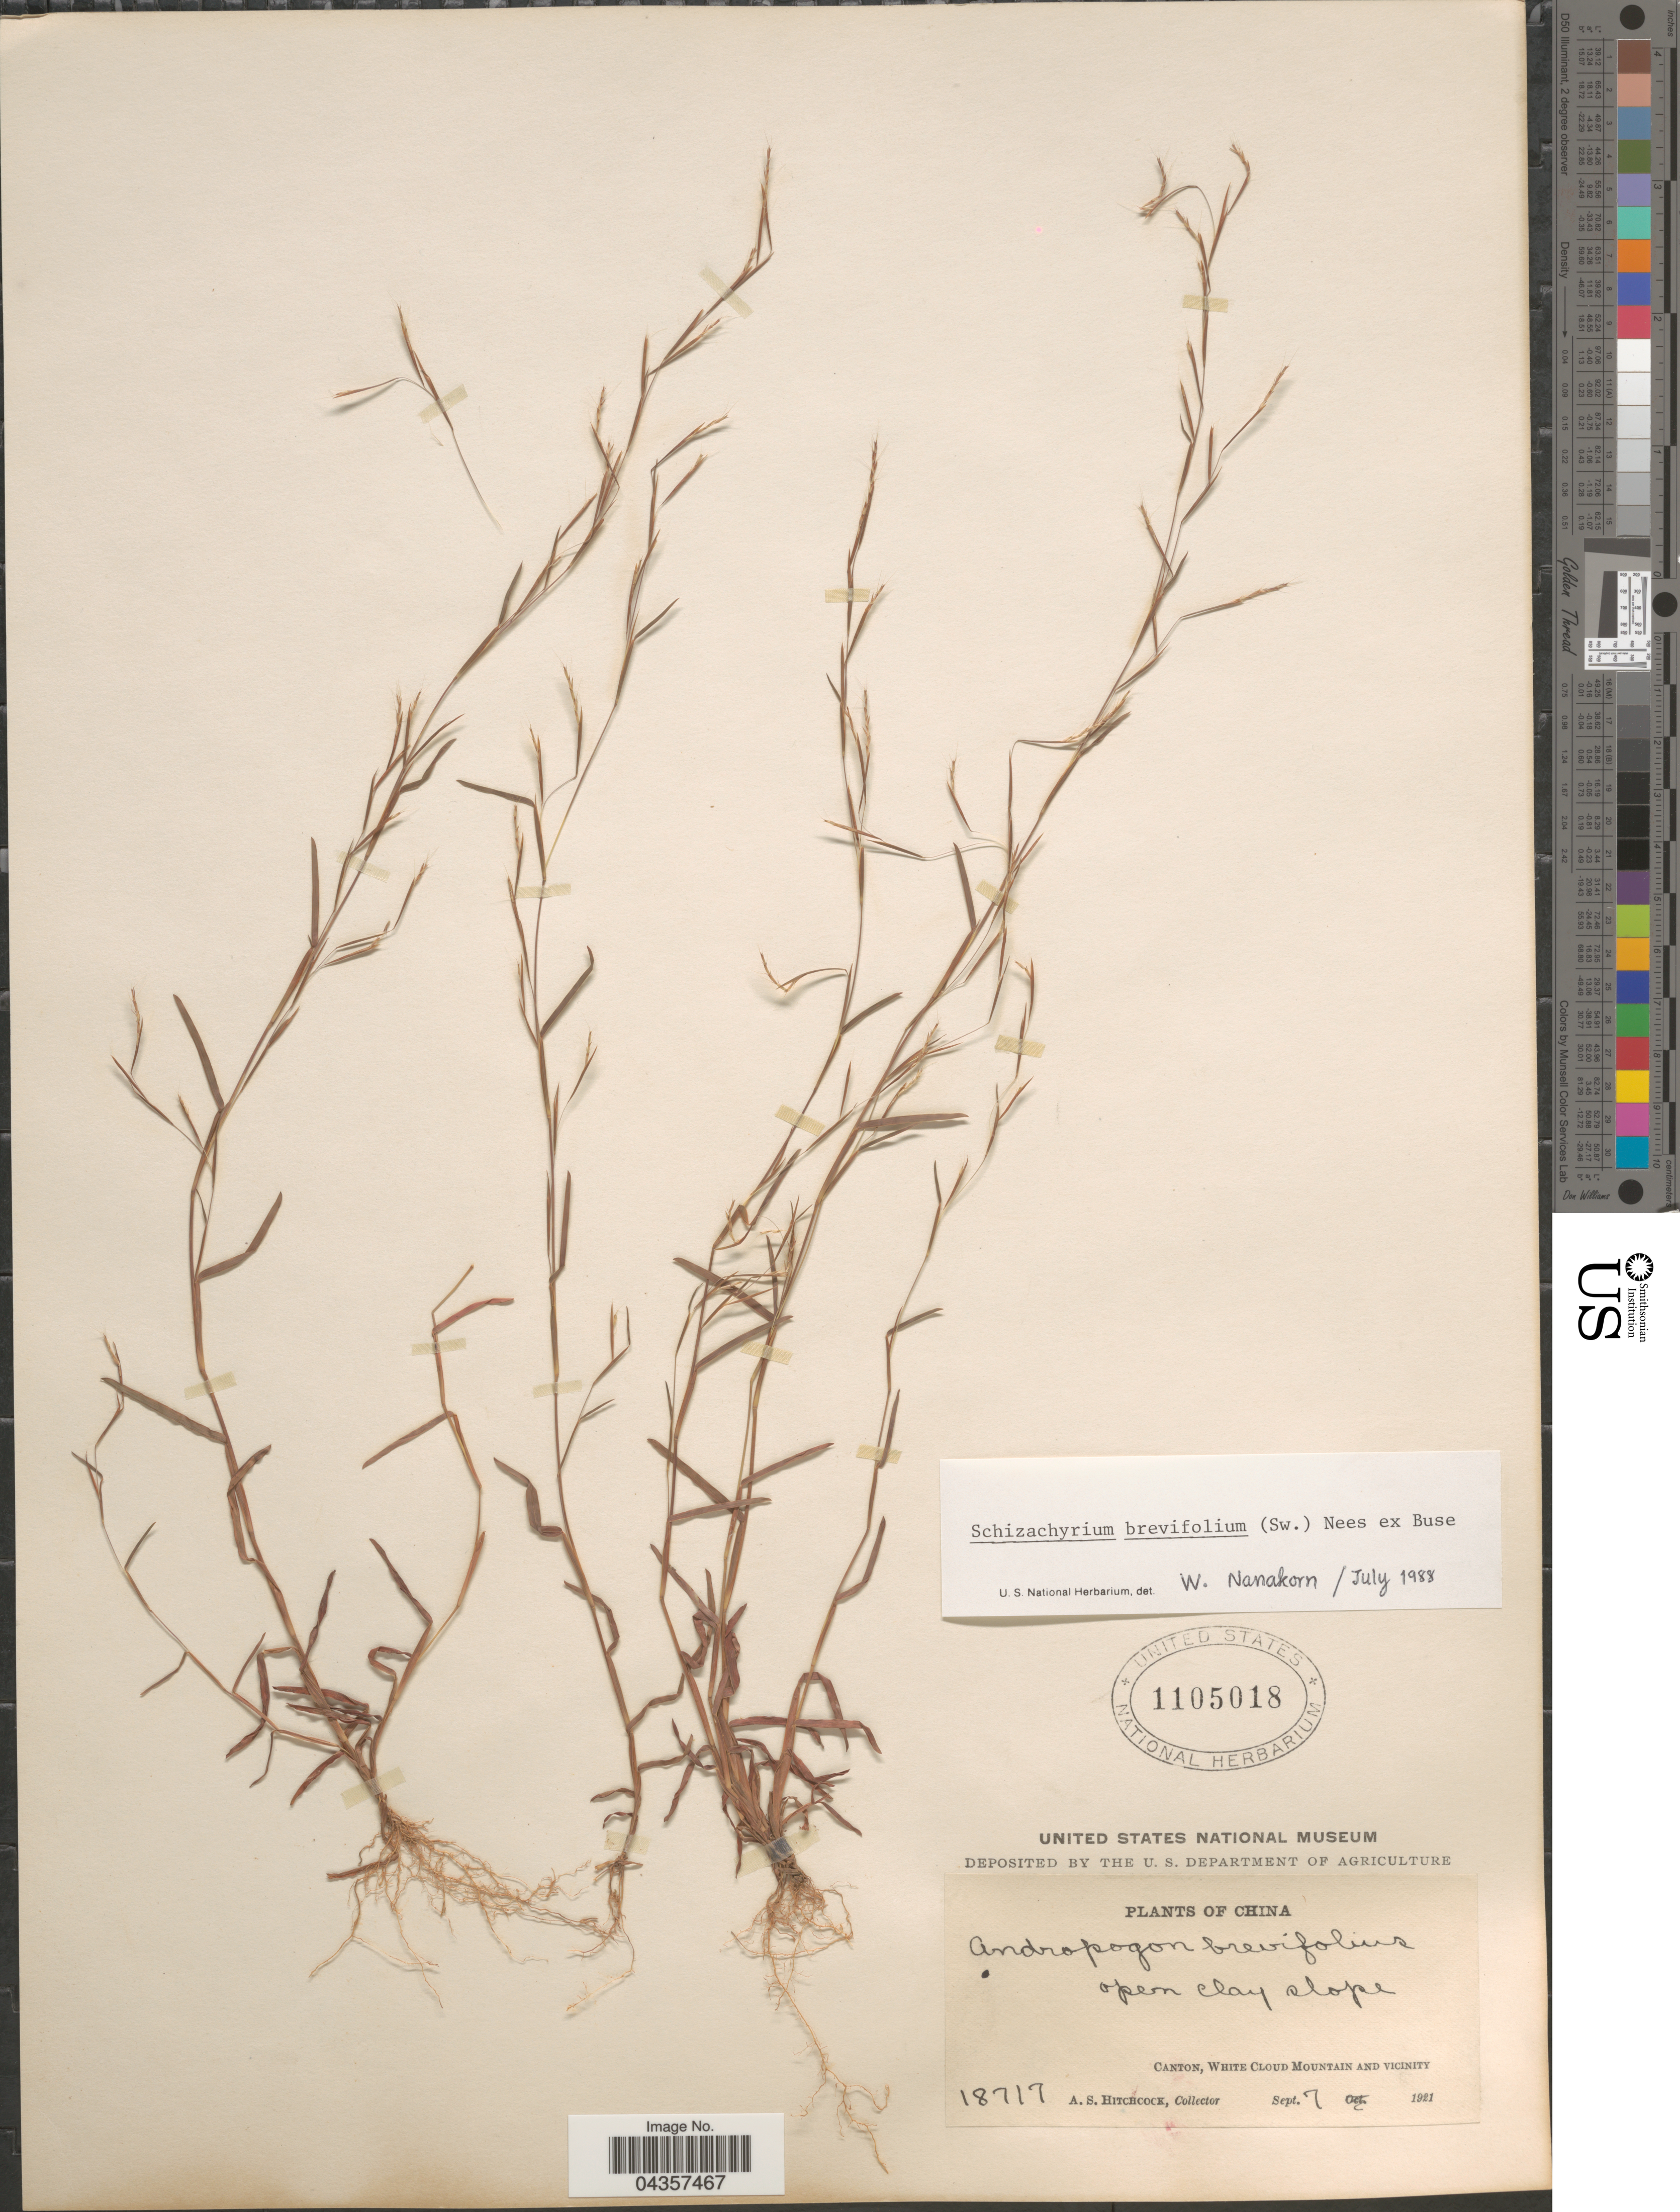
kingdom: Plantae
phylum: Tracheophyta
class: Liliopsida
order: Poales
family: Poaceae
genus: Schizachyrium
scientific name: Schizachyrium brevifolium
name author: (Sw.) Nees ex Büse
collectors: A. S. Hitchcock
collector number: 18717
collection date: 1921-09-07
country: China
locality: Open clay slope. Canton, White Cloud Mountain and vicinity.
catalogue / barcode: US 1105018